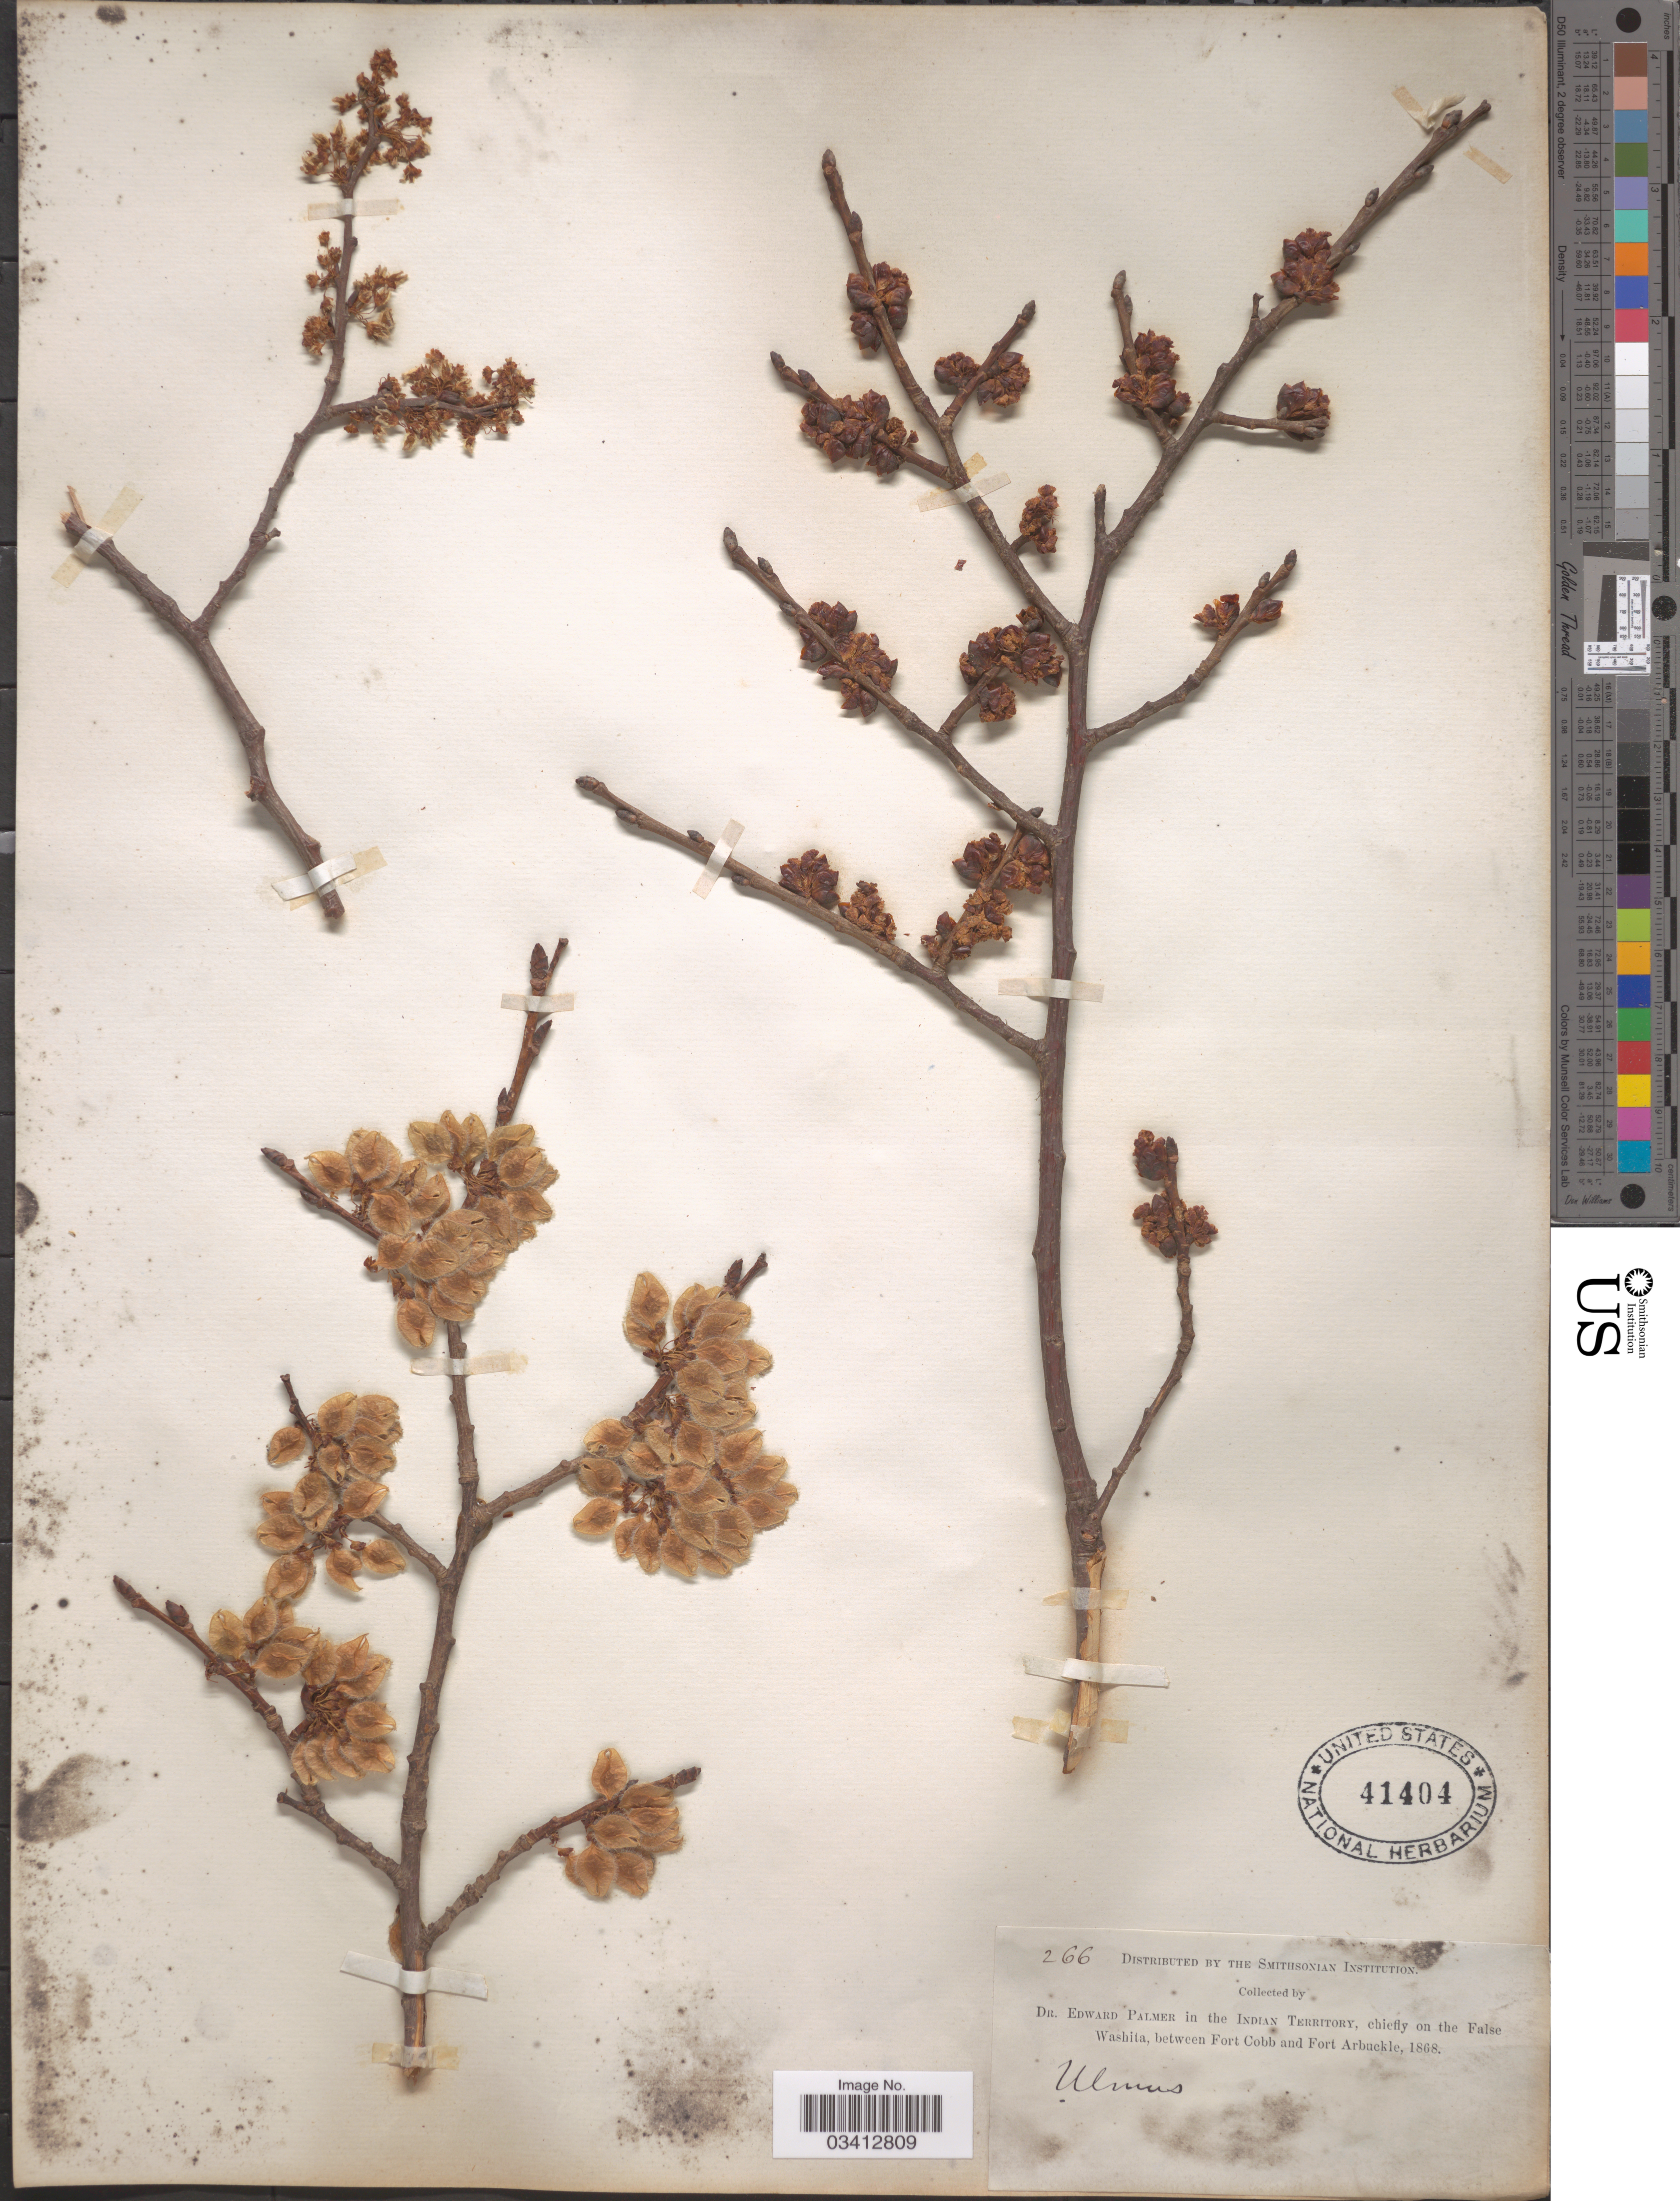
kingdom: Plantae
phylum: Tracheophyta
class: Magnoliopsida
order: Rosales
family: Ulmaceae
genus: Ulmus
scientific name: Ulmus americana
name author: L.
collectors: E. Palmer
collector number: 266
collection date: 1868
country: United States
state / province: Oklahoma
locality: Indian Territory, chiefly on the False Washita, between Fort Cobb and Fort Arbuckle.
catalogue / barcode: US 41404